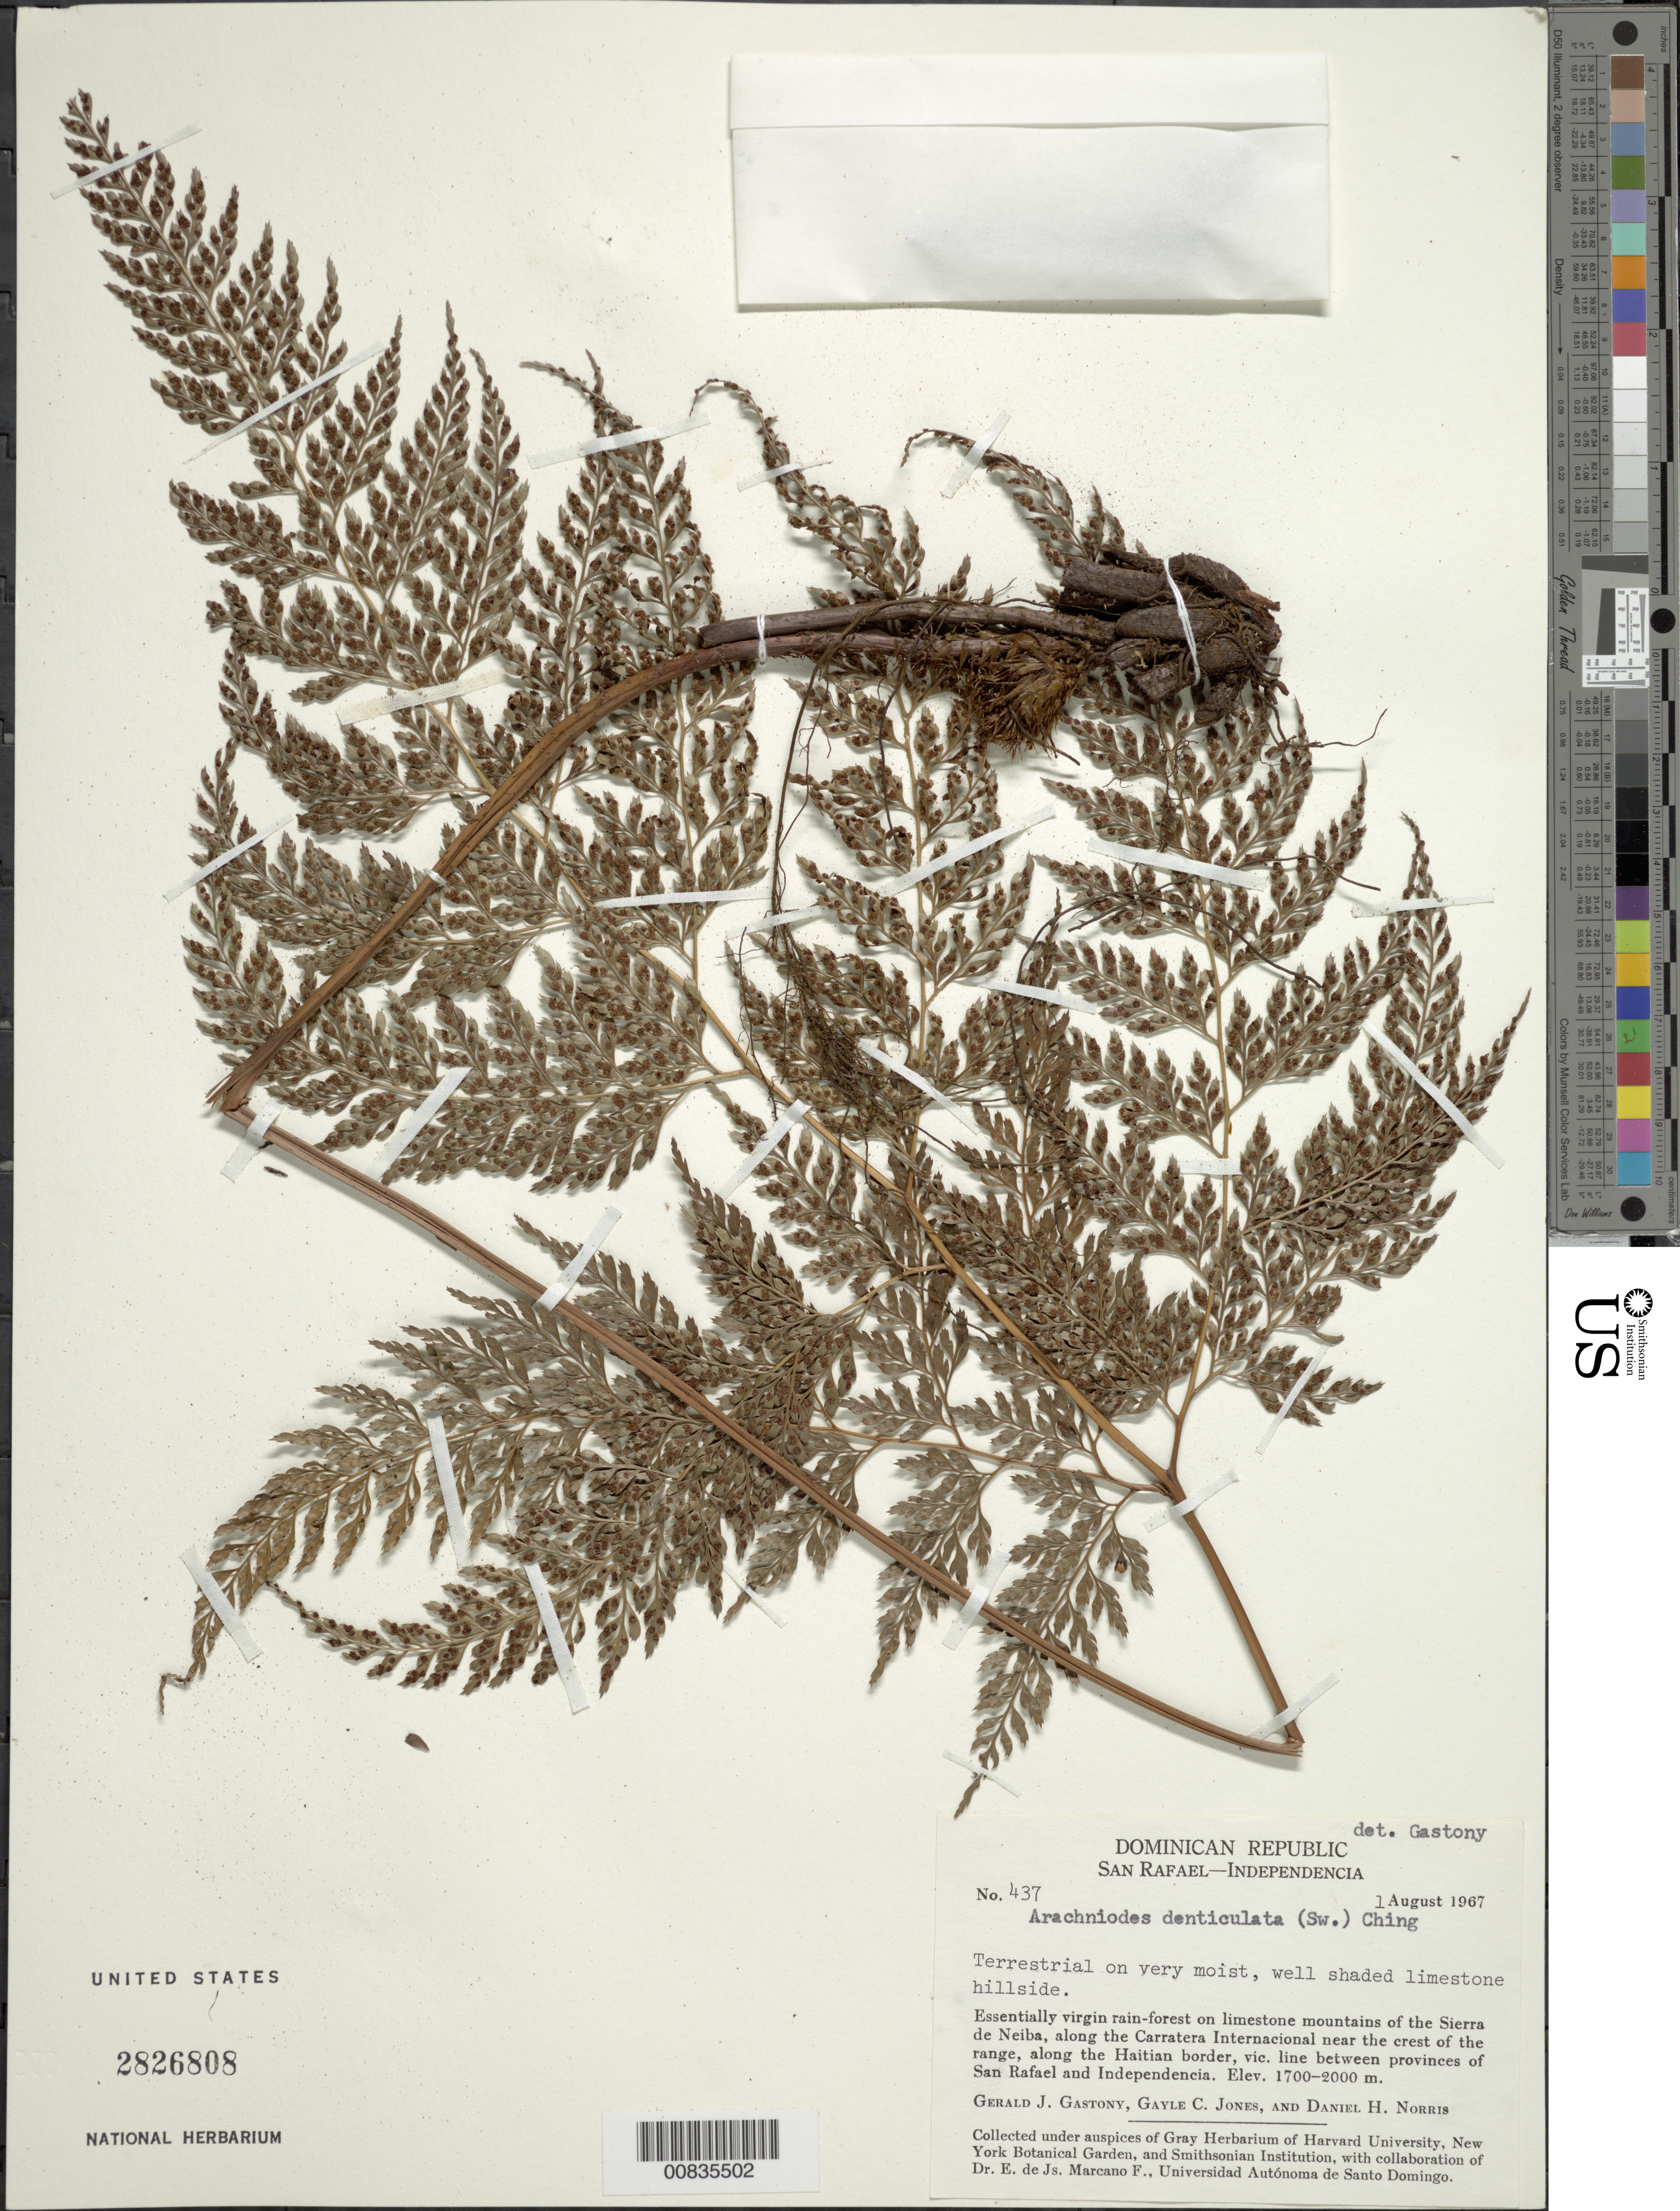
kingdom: Plantae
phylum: Tracheophyta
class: Polypodiopsida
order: Polypodiales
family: Dryopteridaceae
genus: Arachniodes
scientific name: Arachniodes denticulata var. denticulata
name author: (Sw.) Ching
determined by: Gastony, Gerald J.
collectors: G. Gastony, G. C. Jones & D. H. Norris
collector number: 437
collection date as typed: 01 Aug 1967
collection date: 1967-08-01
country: Dominican Republic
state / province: Independencia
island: Hispaniola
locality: San Rafael-Independencia, Sierra de Neiba, Carretera Internacional, along Haitian border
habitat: Essentially virgin rainforest on limestone mountains; on very moist, well-shaded limestone hillside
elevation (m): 1700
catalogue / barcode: US 2826808